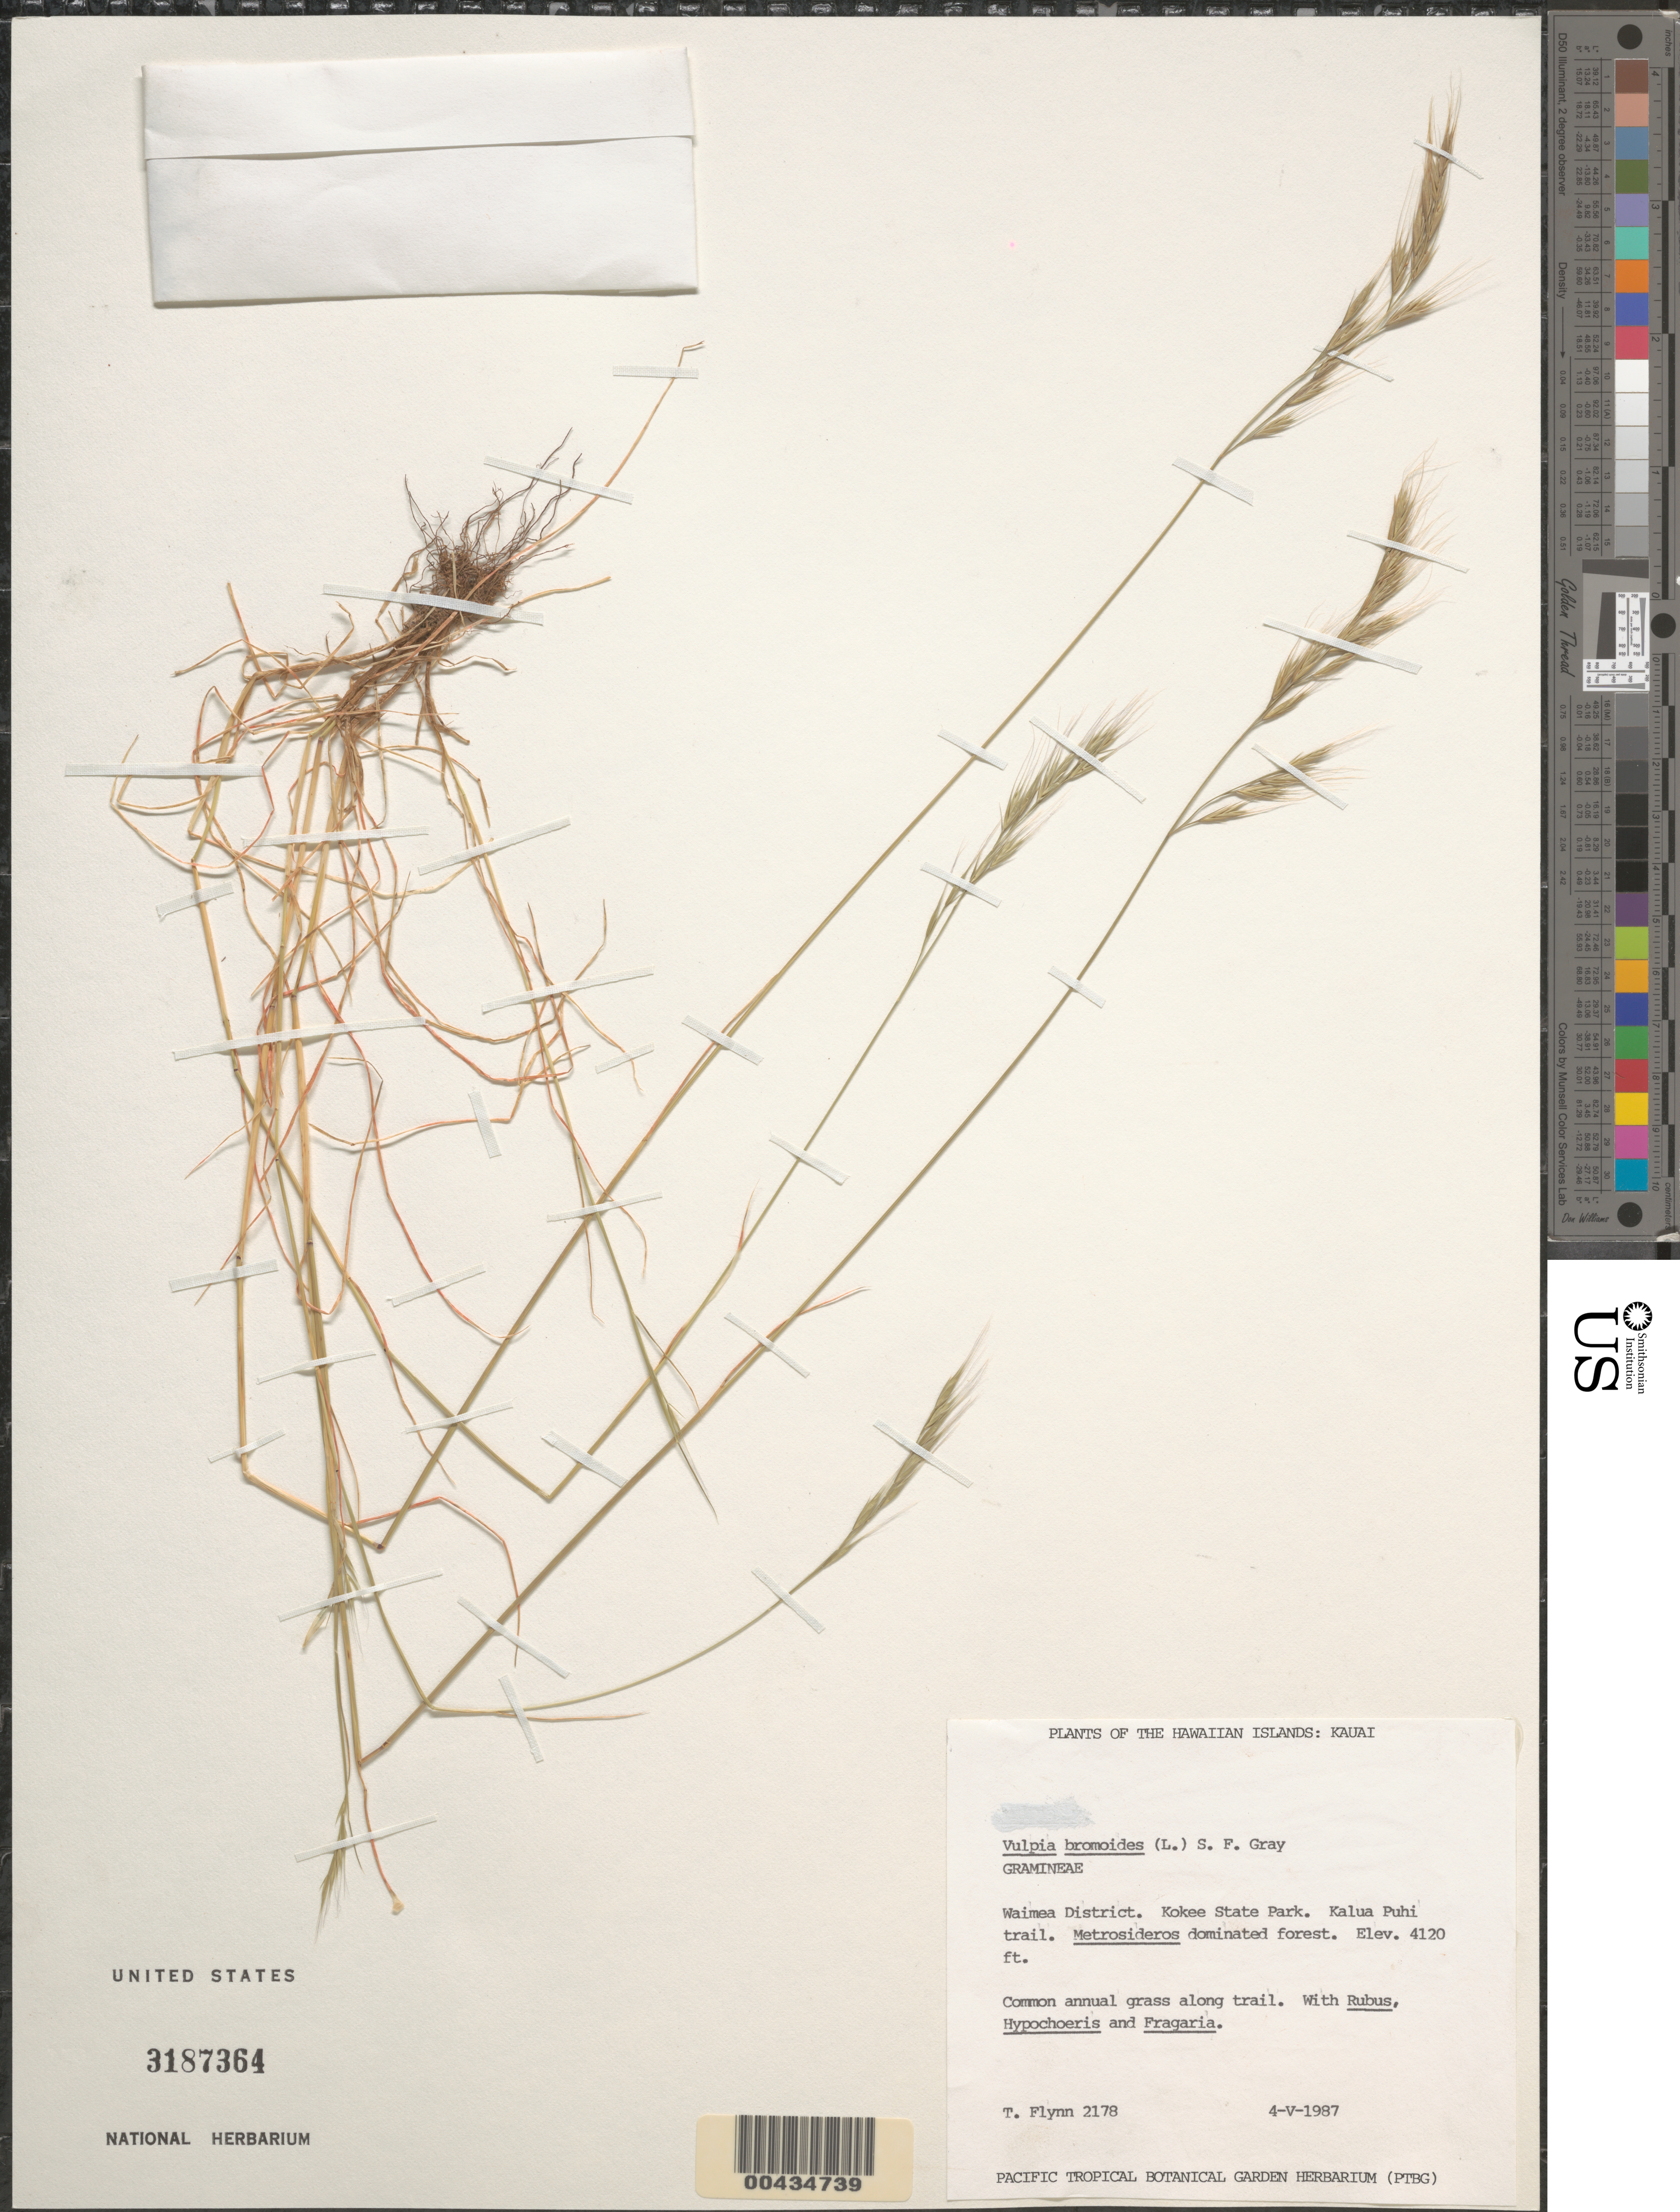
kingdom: Plantae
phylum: Tracheophyta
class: Liliopsida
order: Poales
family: Poaceae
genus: Festuca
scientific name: Festuca bromoides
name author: L.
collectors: T. W. Flynn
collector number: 2178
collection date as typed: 4 May 1987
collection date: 1987-05-04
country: United States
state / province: Hawaii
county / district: Kauai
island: Kaua'i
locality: Waimea District. Kokee State Park. Kalua Puhi trail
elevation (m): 1256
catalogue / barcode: US 3187364